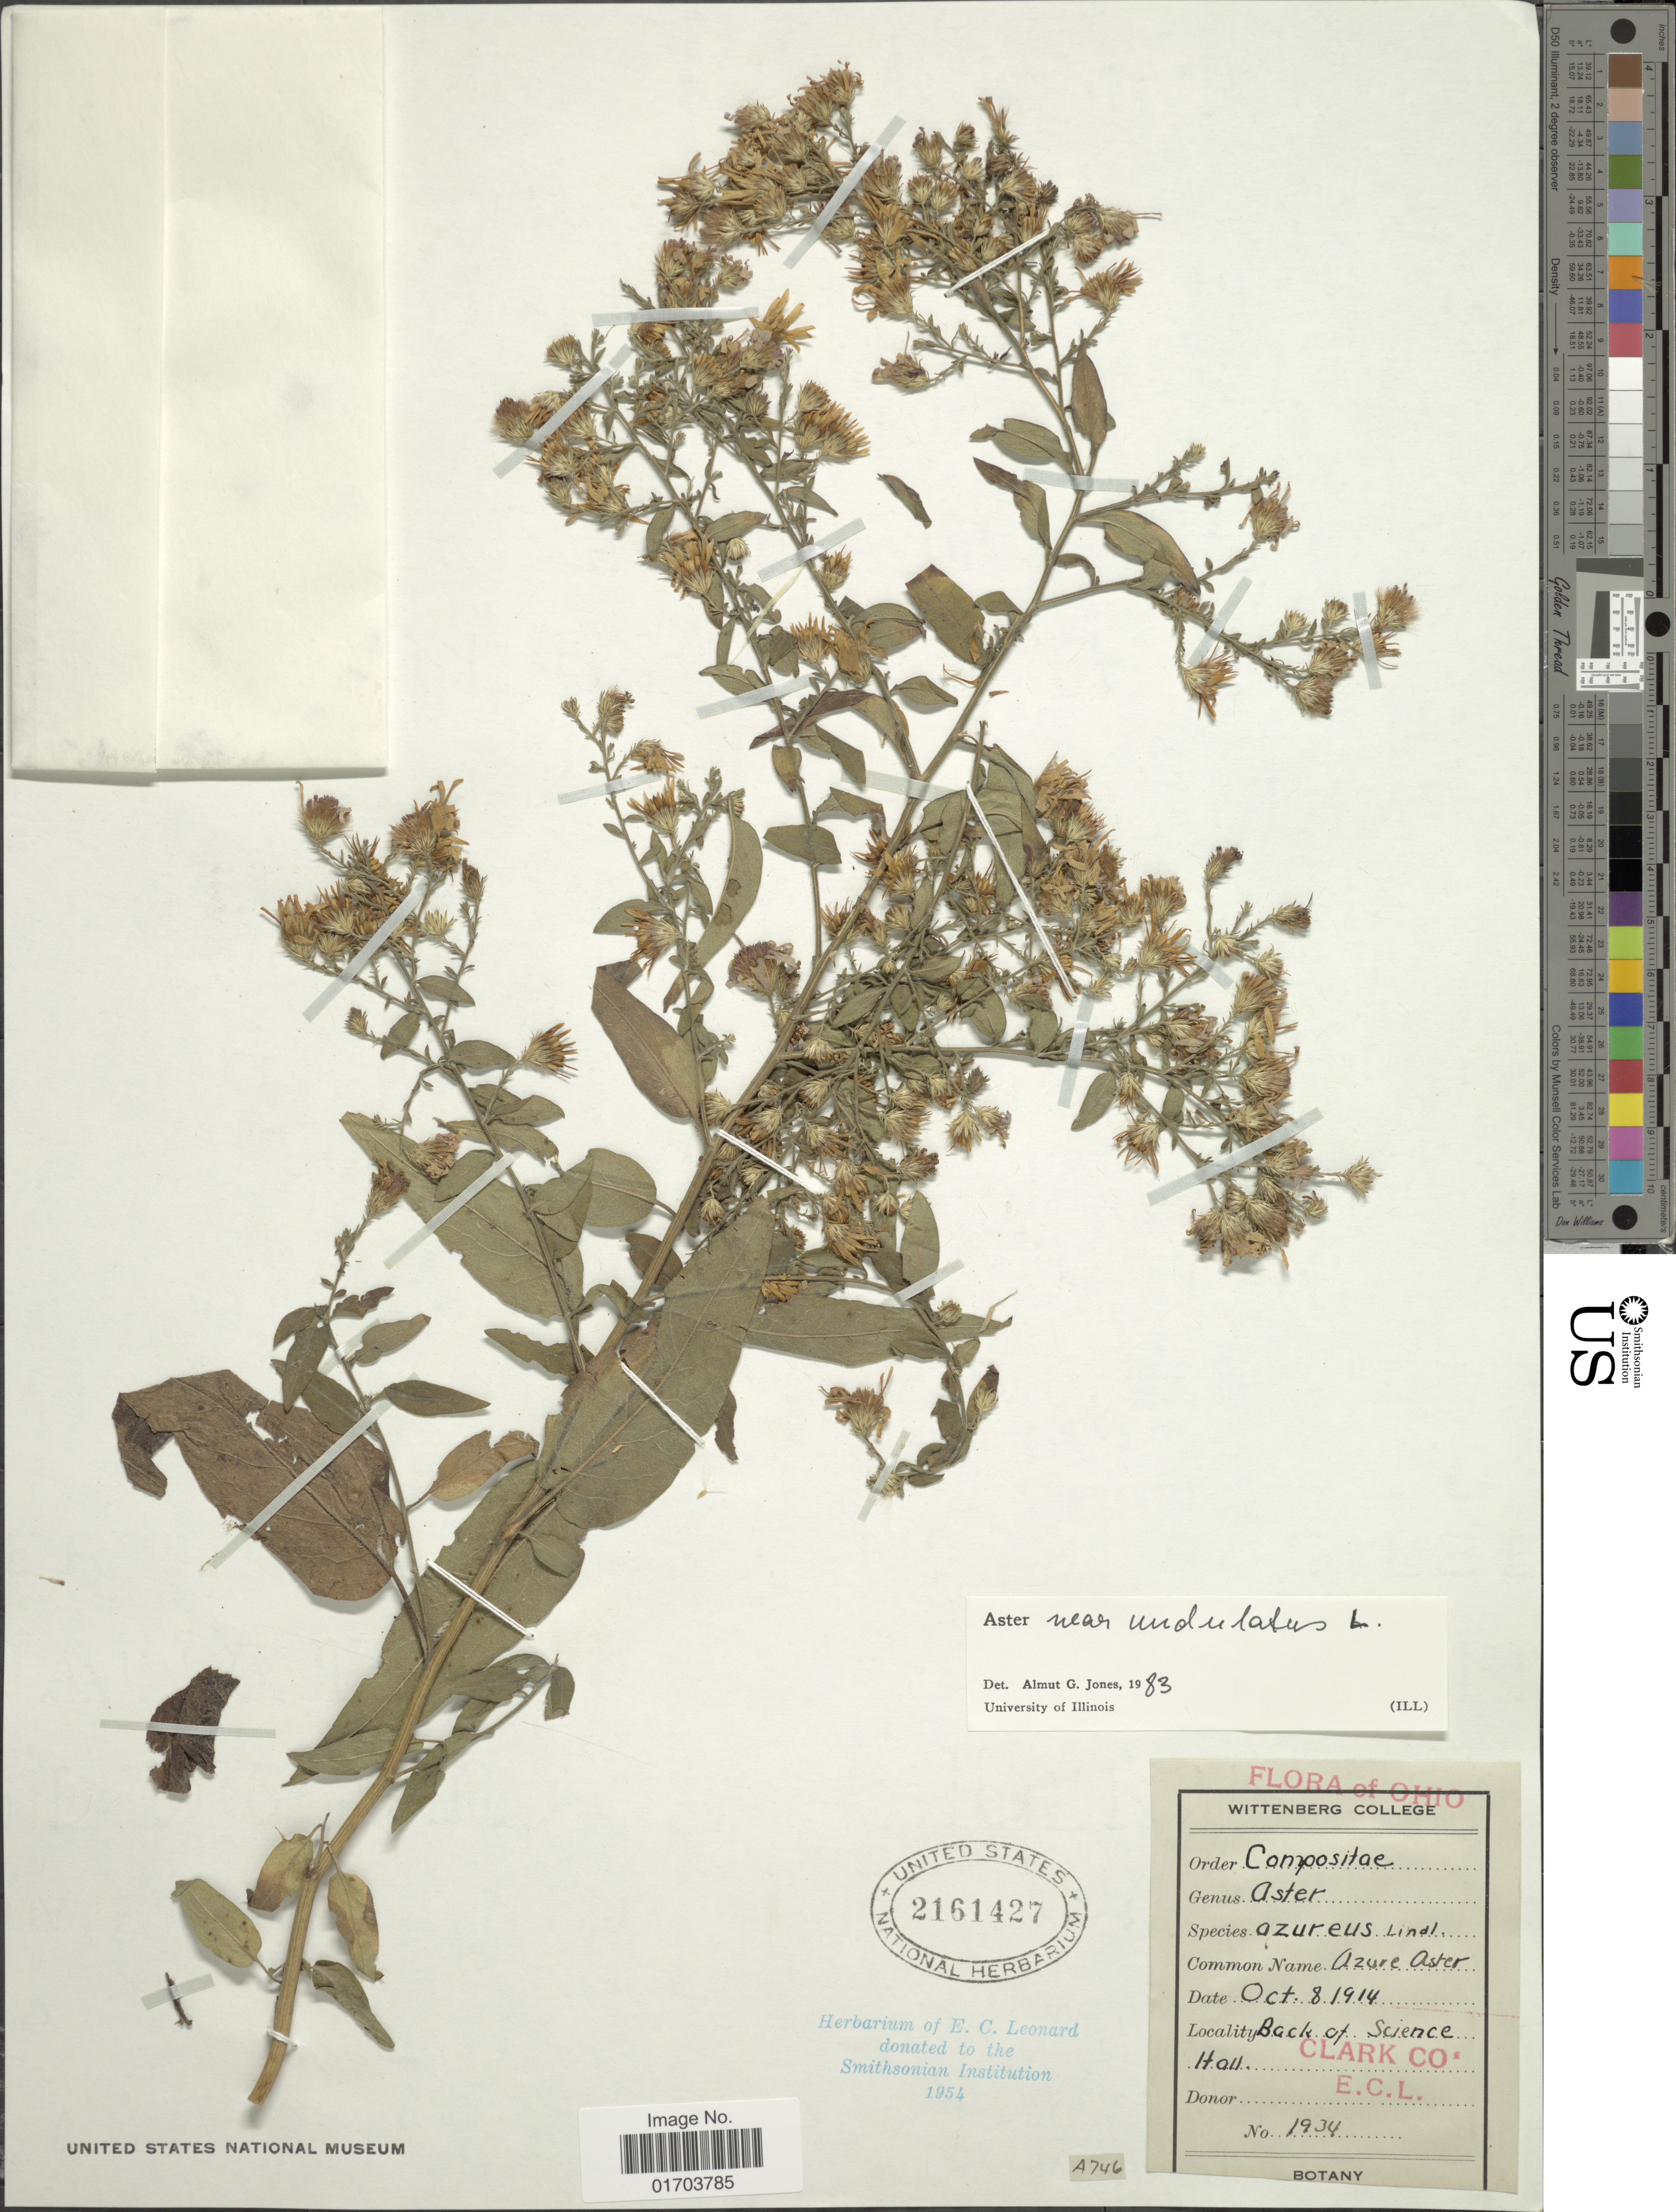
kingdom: Plantae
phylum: Tracheophyta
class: Magnoliopsida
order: Asterales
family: Asteraceae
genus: Symphyotrichum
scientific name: Symphyotrichum undulatum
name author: (L.) G.L. Nesom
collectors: E. C. Leonard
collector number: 1934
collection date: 1914-10-08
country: United States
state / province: Ohio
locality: Back of Science Hall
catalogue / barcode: US 2161427